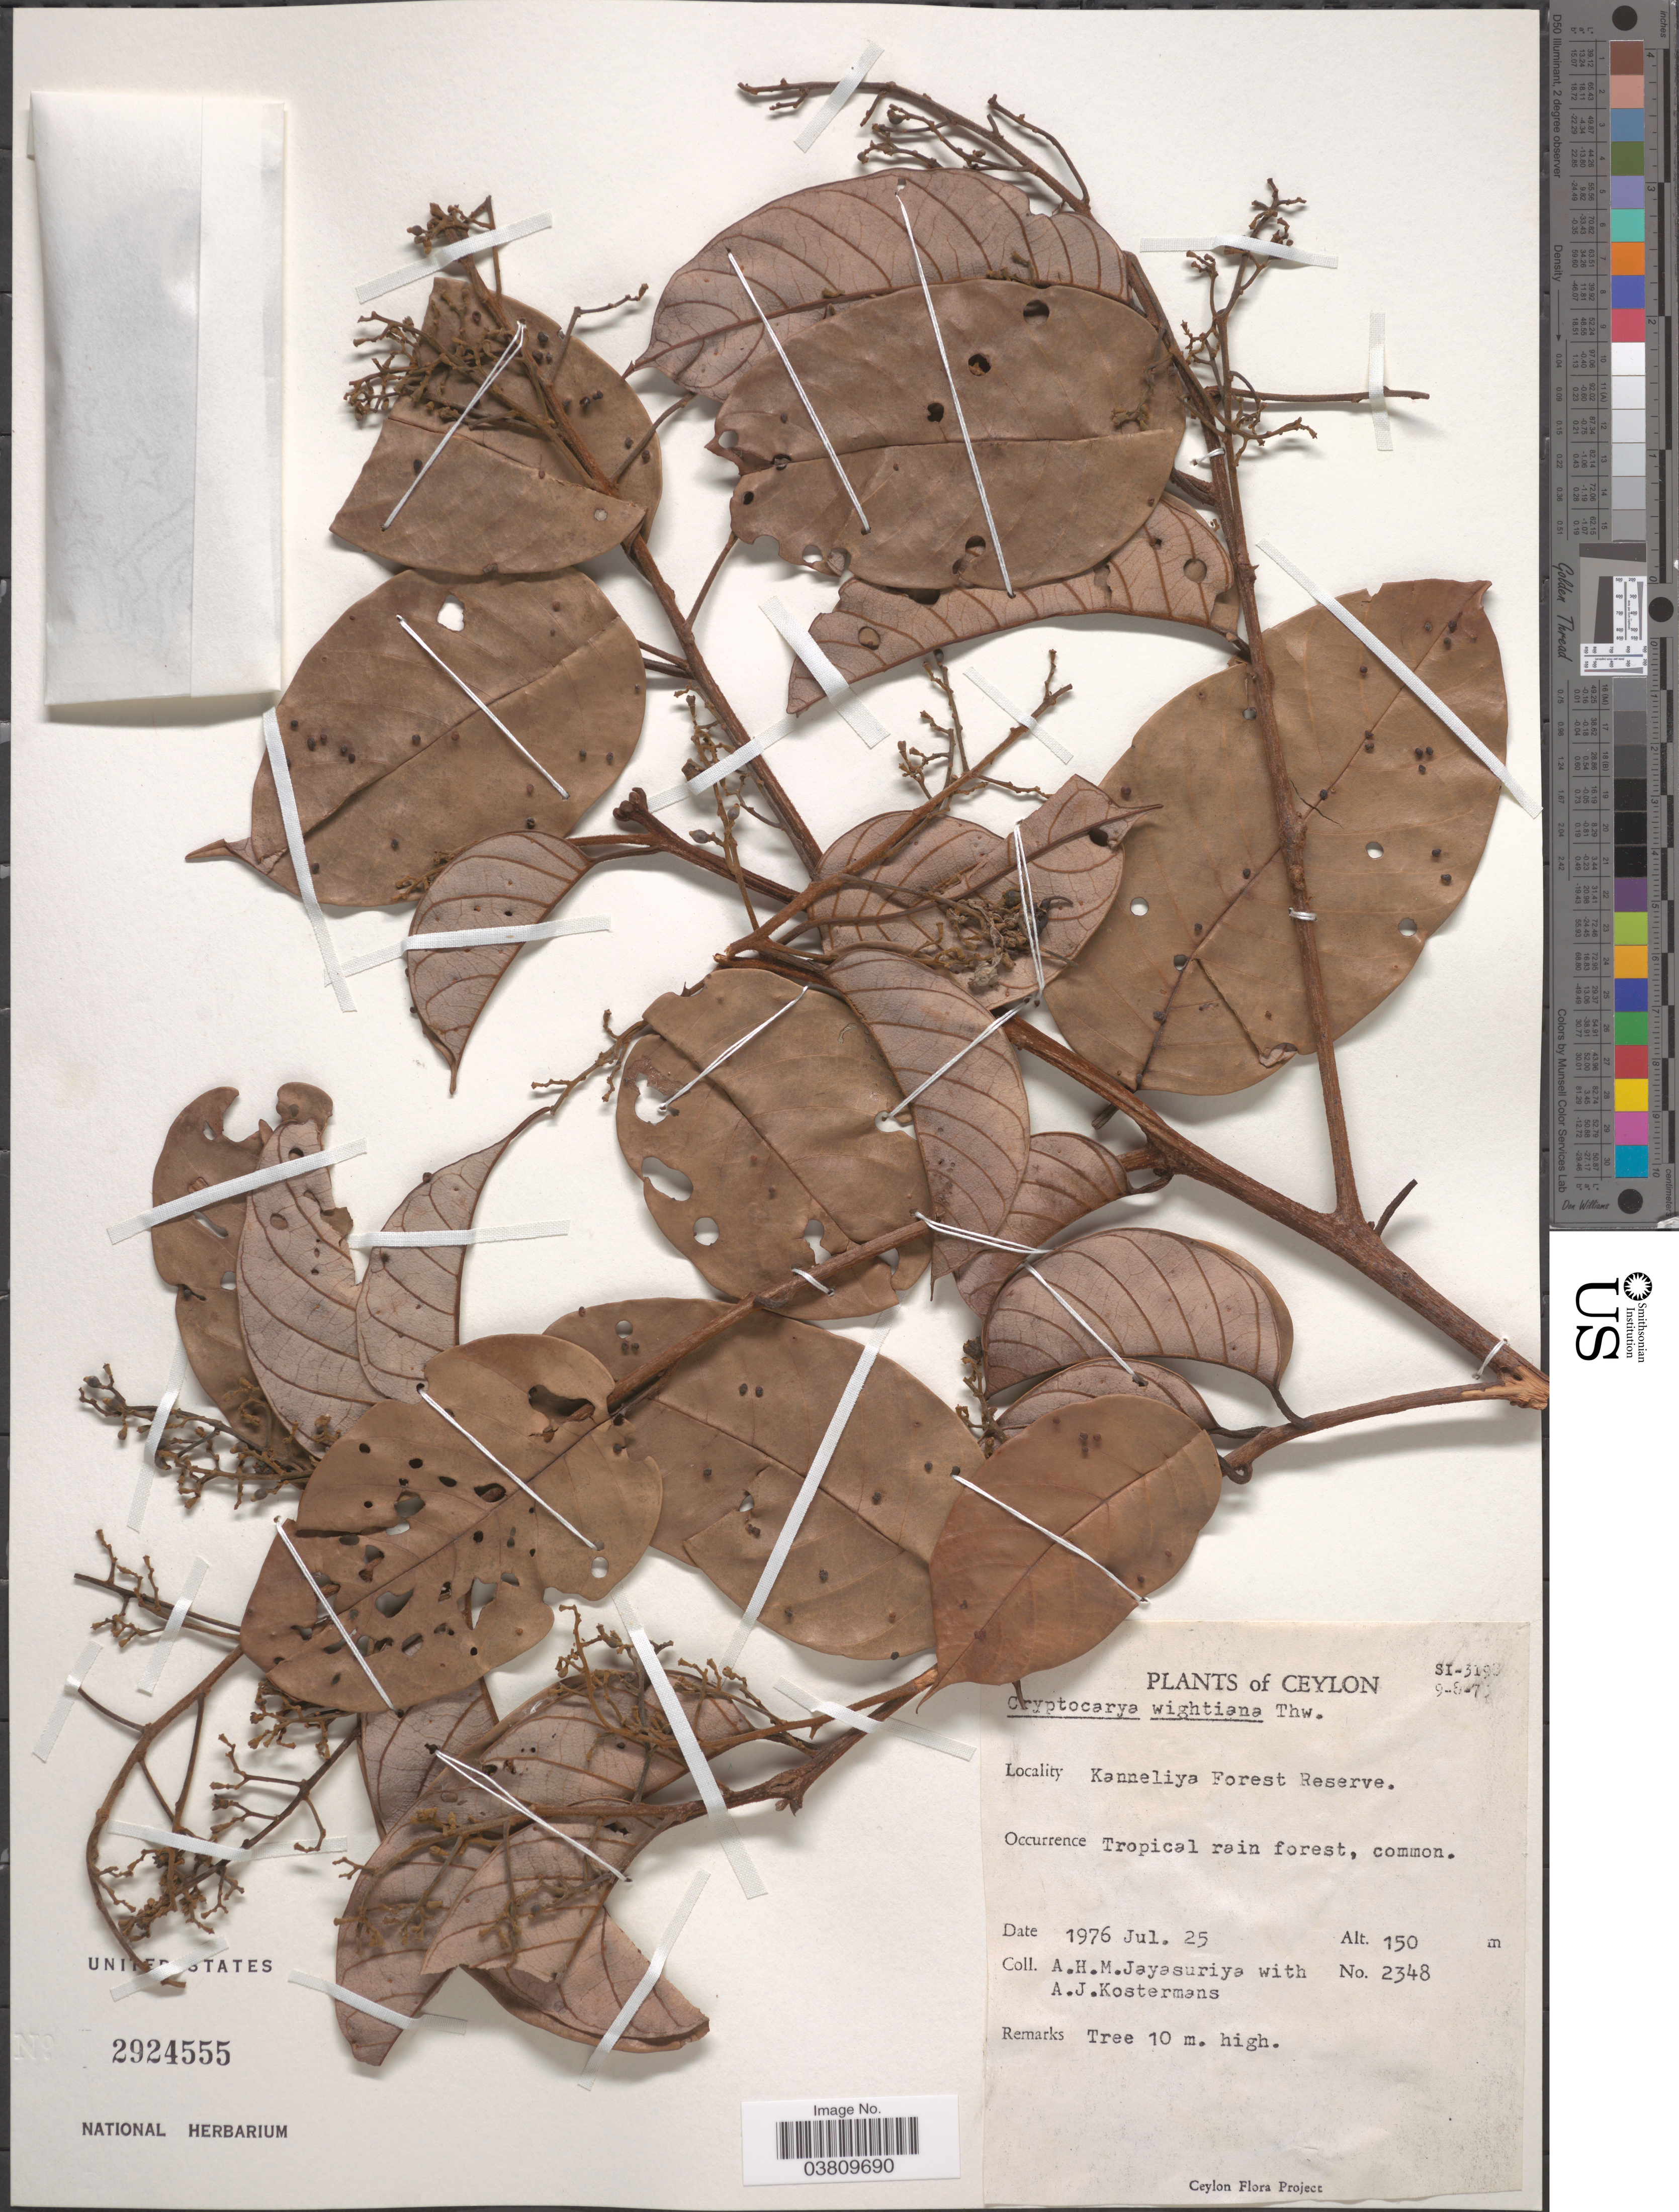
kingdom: Plantae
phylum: Tracheophyta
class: Magnoliopsida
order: Laurales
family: Lauraceae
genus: Cryptocarya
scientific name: Cryptocarya wightiana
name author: Thwaites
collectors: A. H. Jayasuriya & A. J. G. Kostermans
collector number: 2348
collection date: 1976-07-25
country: Sri Lanka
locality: Ceylon. Kanneliya Forest Reserve. Tropical rain forest.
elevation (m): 150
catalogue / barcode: US 2924555